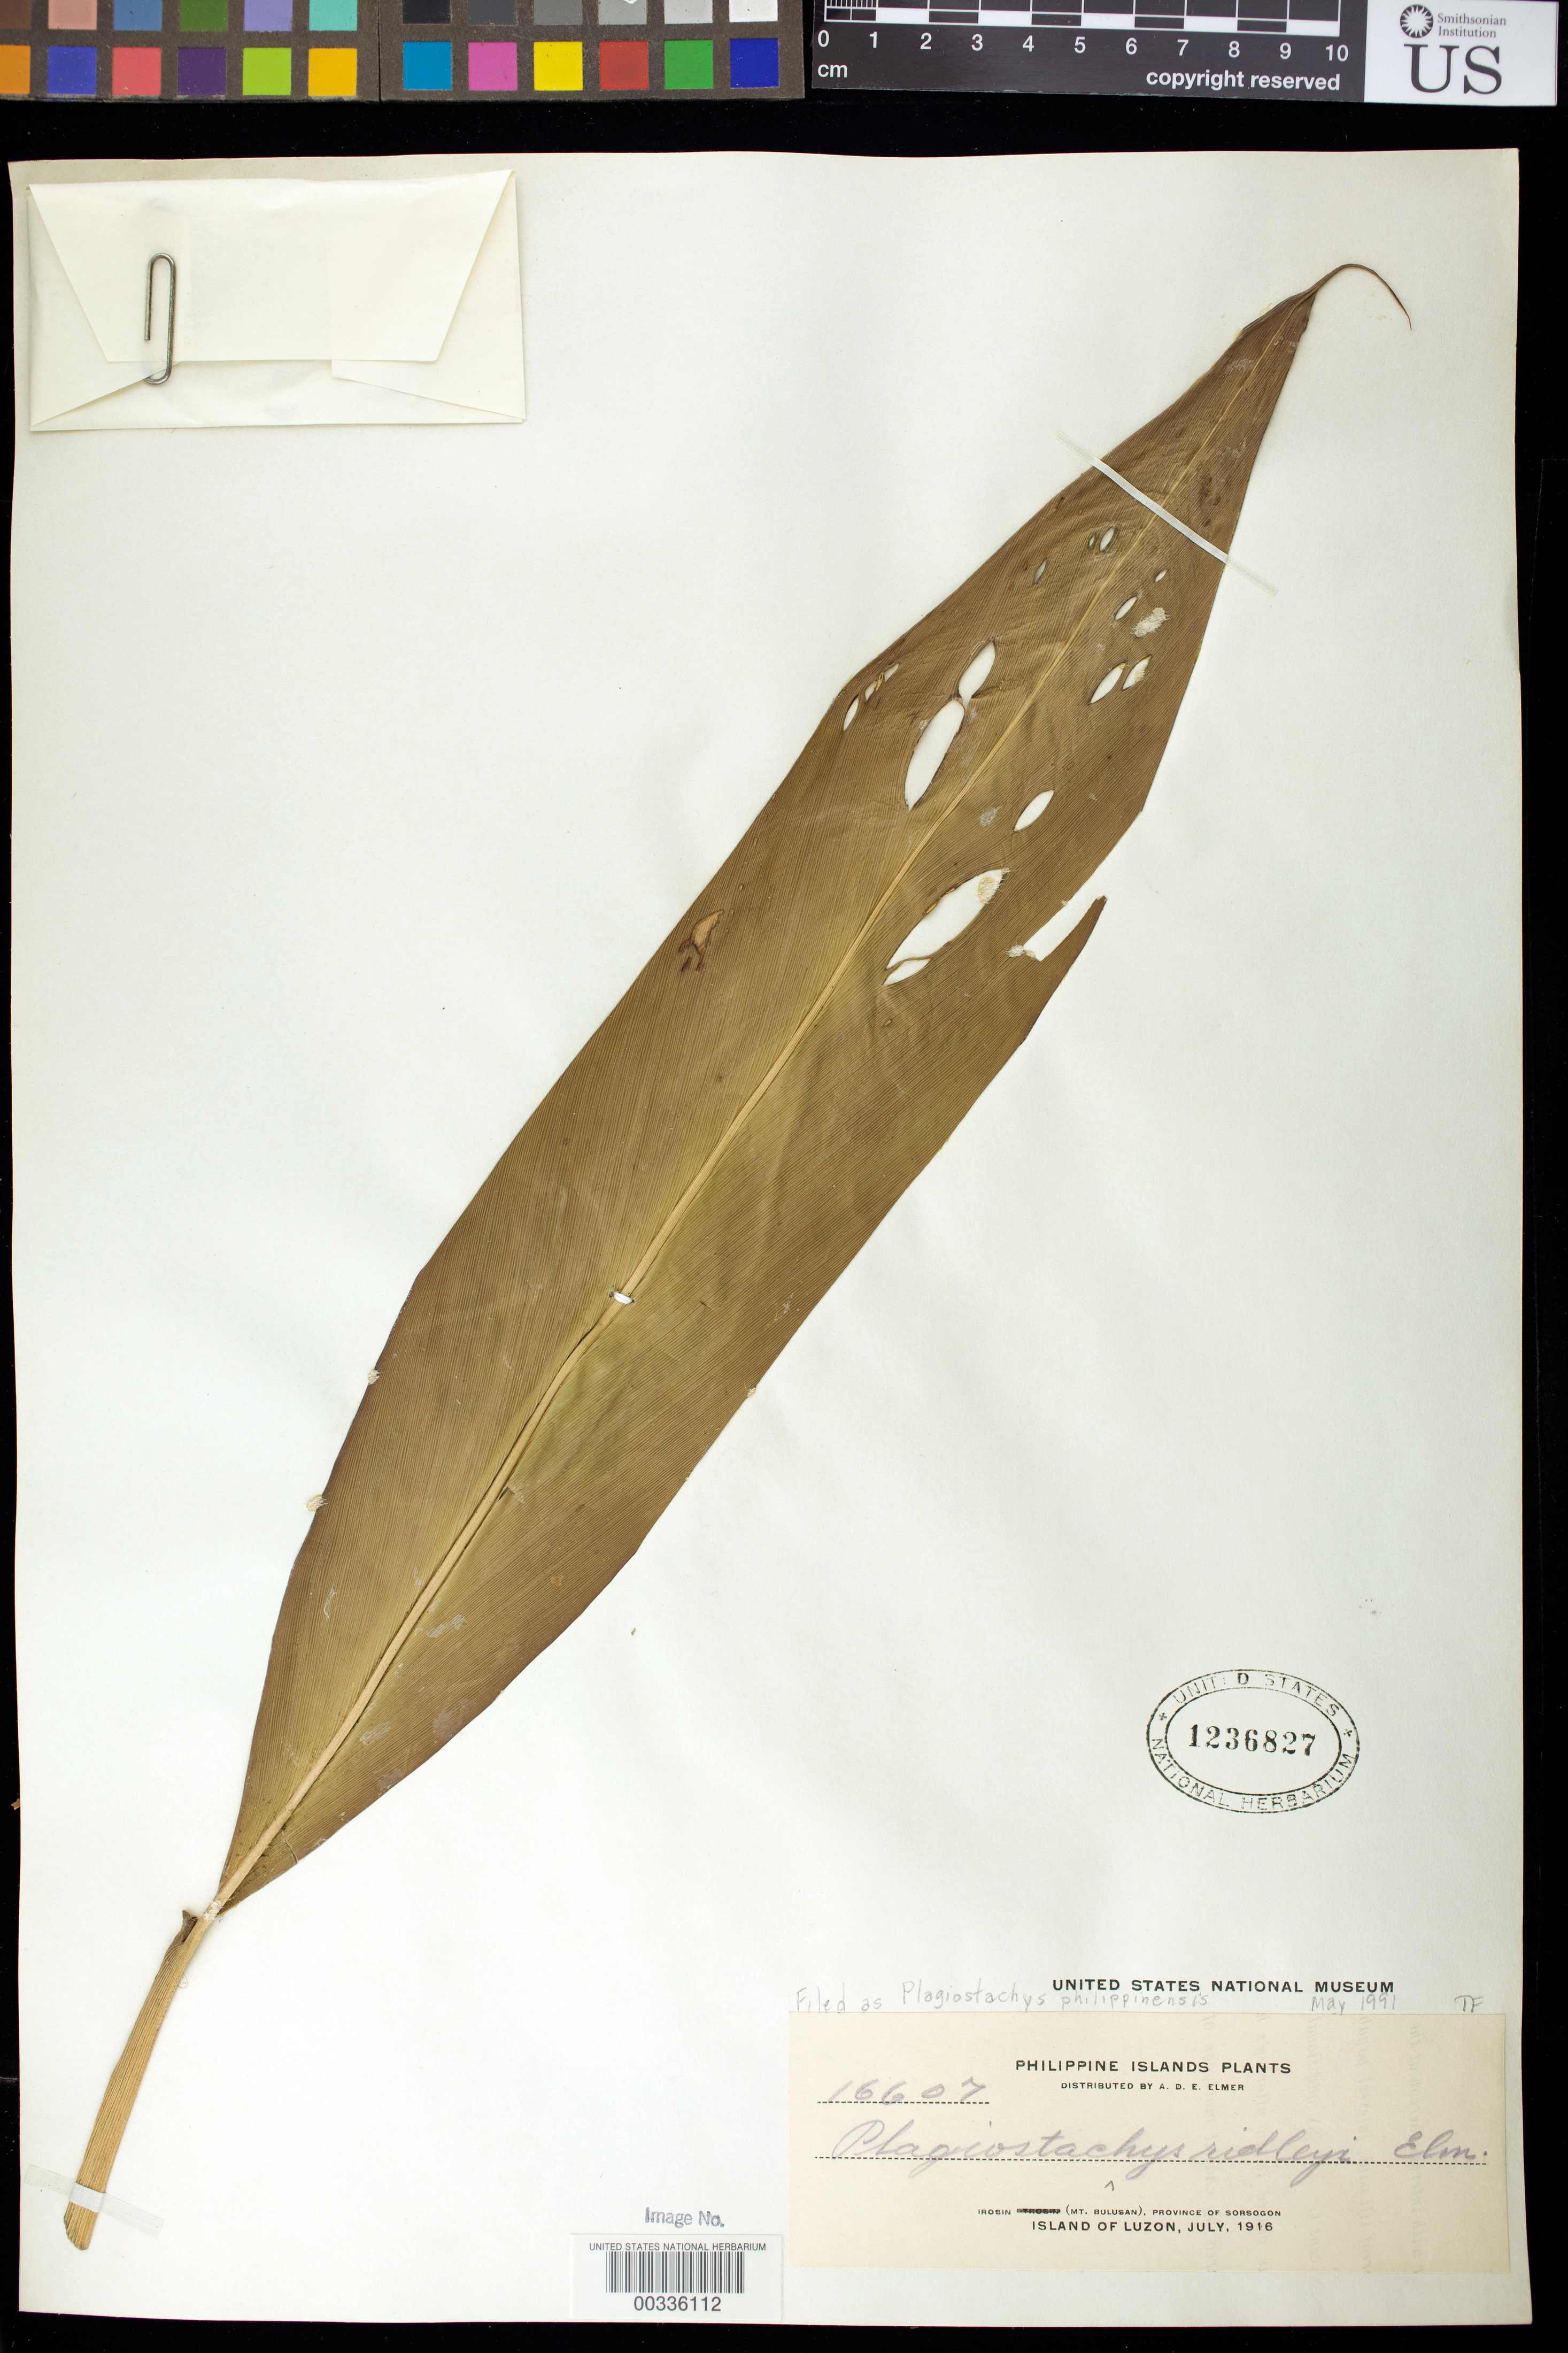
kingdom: Plantae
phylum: Tracheophyta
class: Liliopsida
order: Zingiberales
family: Zingiberaceae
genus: Plagiostachys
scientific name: Plagiostachys philippinensis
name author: Ridl. in Elmer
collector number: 16607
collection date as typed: Jul 1916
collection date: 1916-07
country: Philippines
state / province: Bicol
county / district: Sorsogon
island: Luzon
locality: Irosin (Mt. Bulusan)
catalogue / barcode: US 1236827